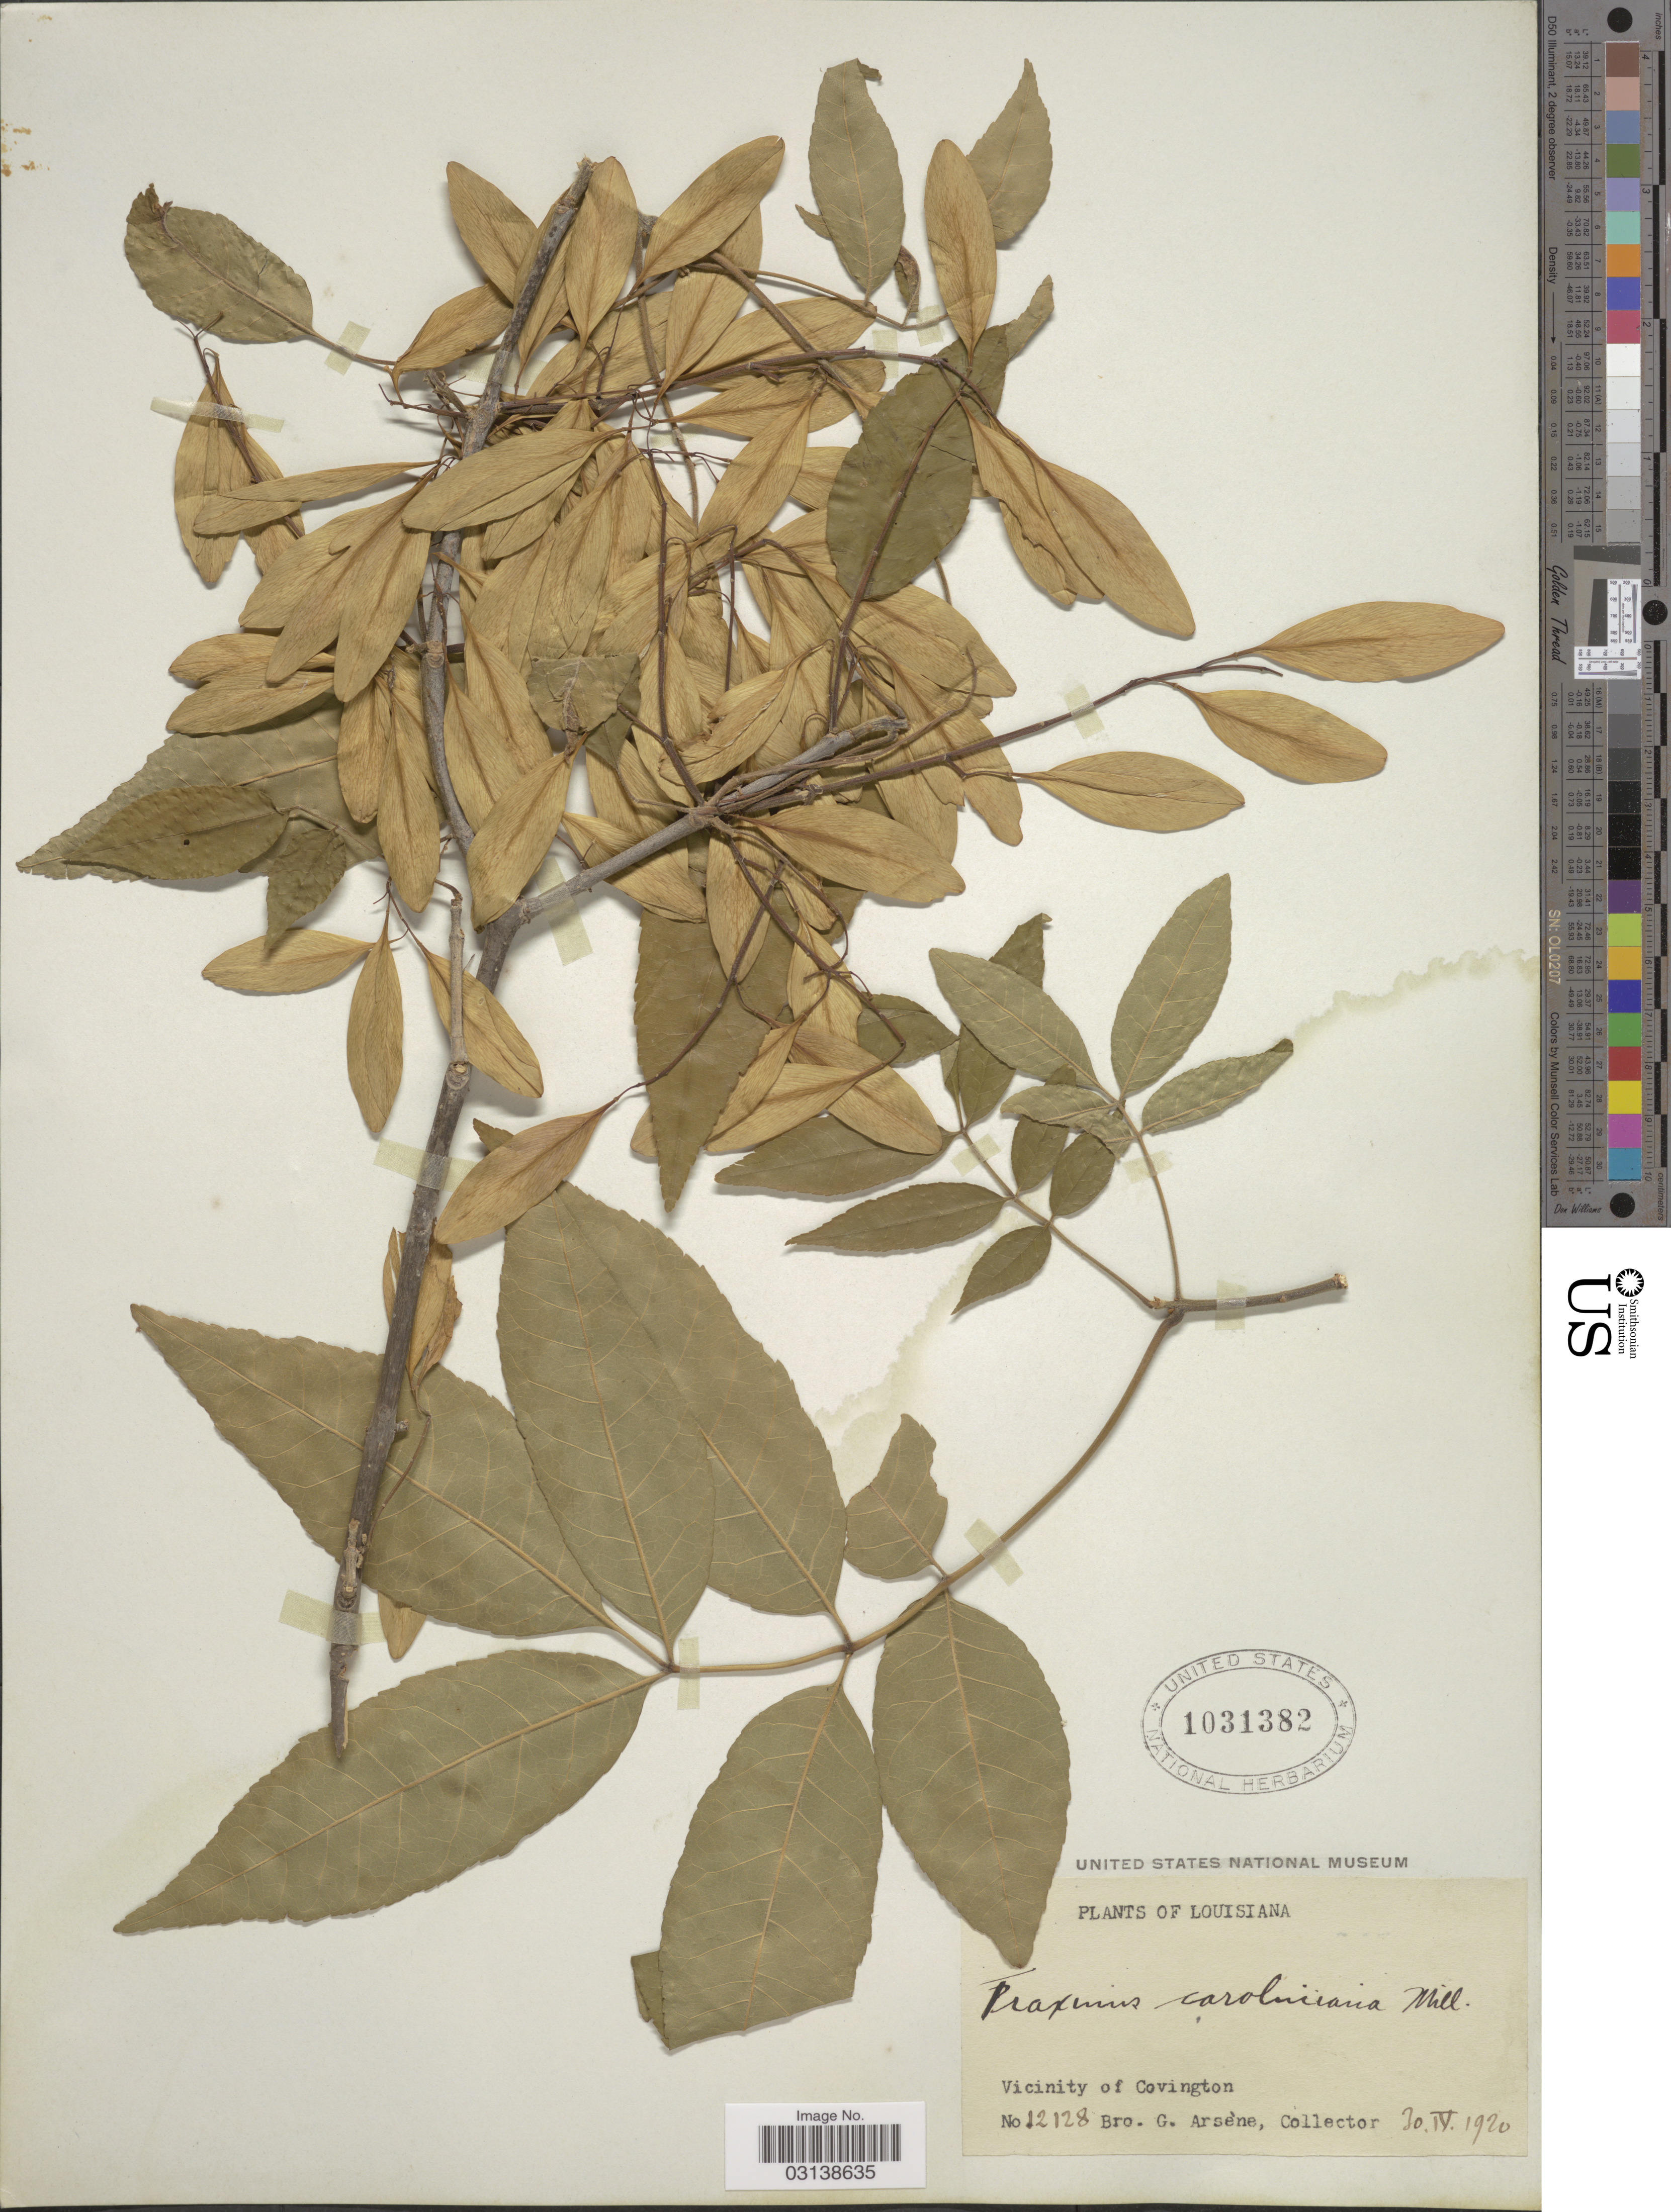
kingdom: Plantae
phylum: Tracheophyta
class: Magnoliopsida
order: Lamiales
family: Oleaceae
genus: Fraxinus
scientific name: Fraxinus caroliniana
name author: Mill.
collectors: Bro. G. Arsène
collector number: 12128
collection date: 1920-04-30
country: United States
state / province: Louisiana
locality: Vicinity of Covington.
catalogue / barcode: US 1031382